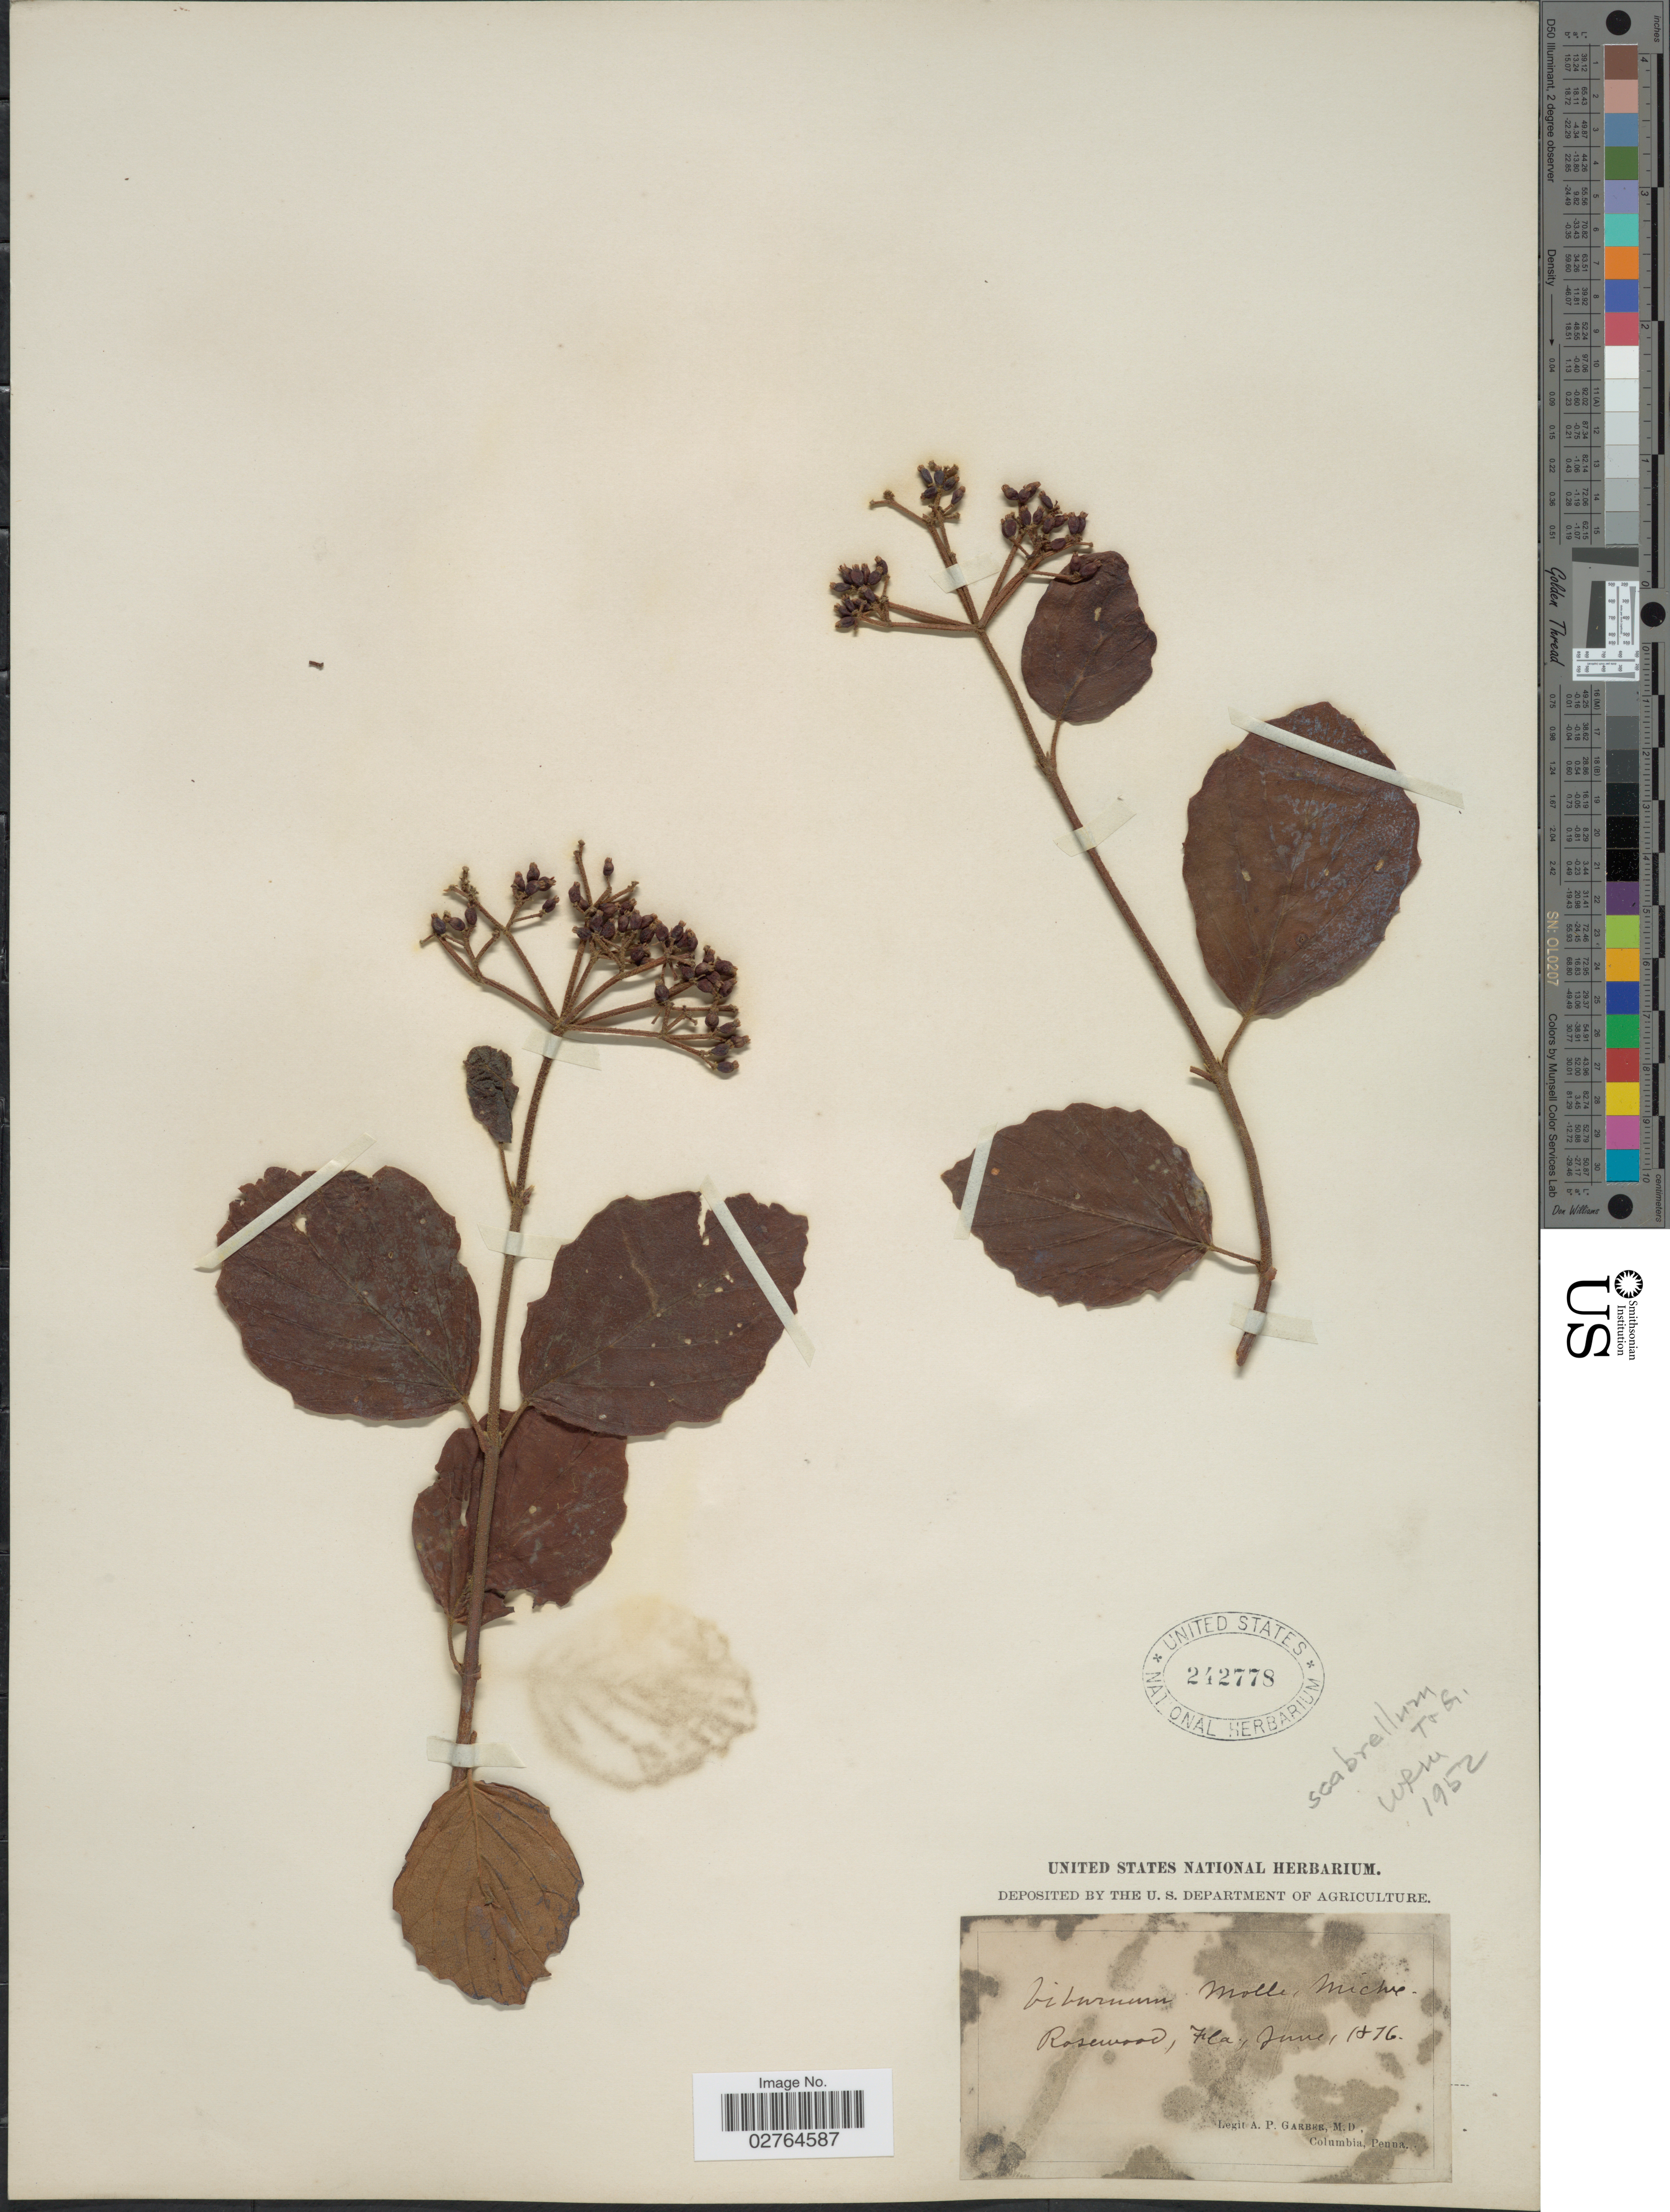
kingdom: Plantae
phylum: Tracheophyta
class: Magnoliopsida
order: Dipsacales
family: Viburnaceae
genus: Viburnum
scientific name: Viburnum semitomentosum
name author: (Michx.) Rehder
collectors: A. P. Garber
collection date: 1876-06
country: United States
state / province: Florida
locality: Rosewood.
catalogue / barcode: US 242778